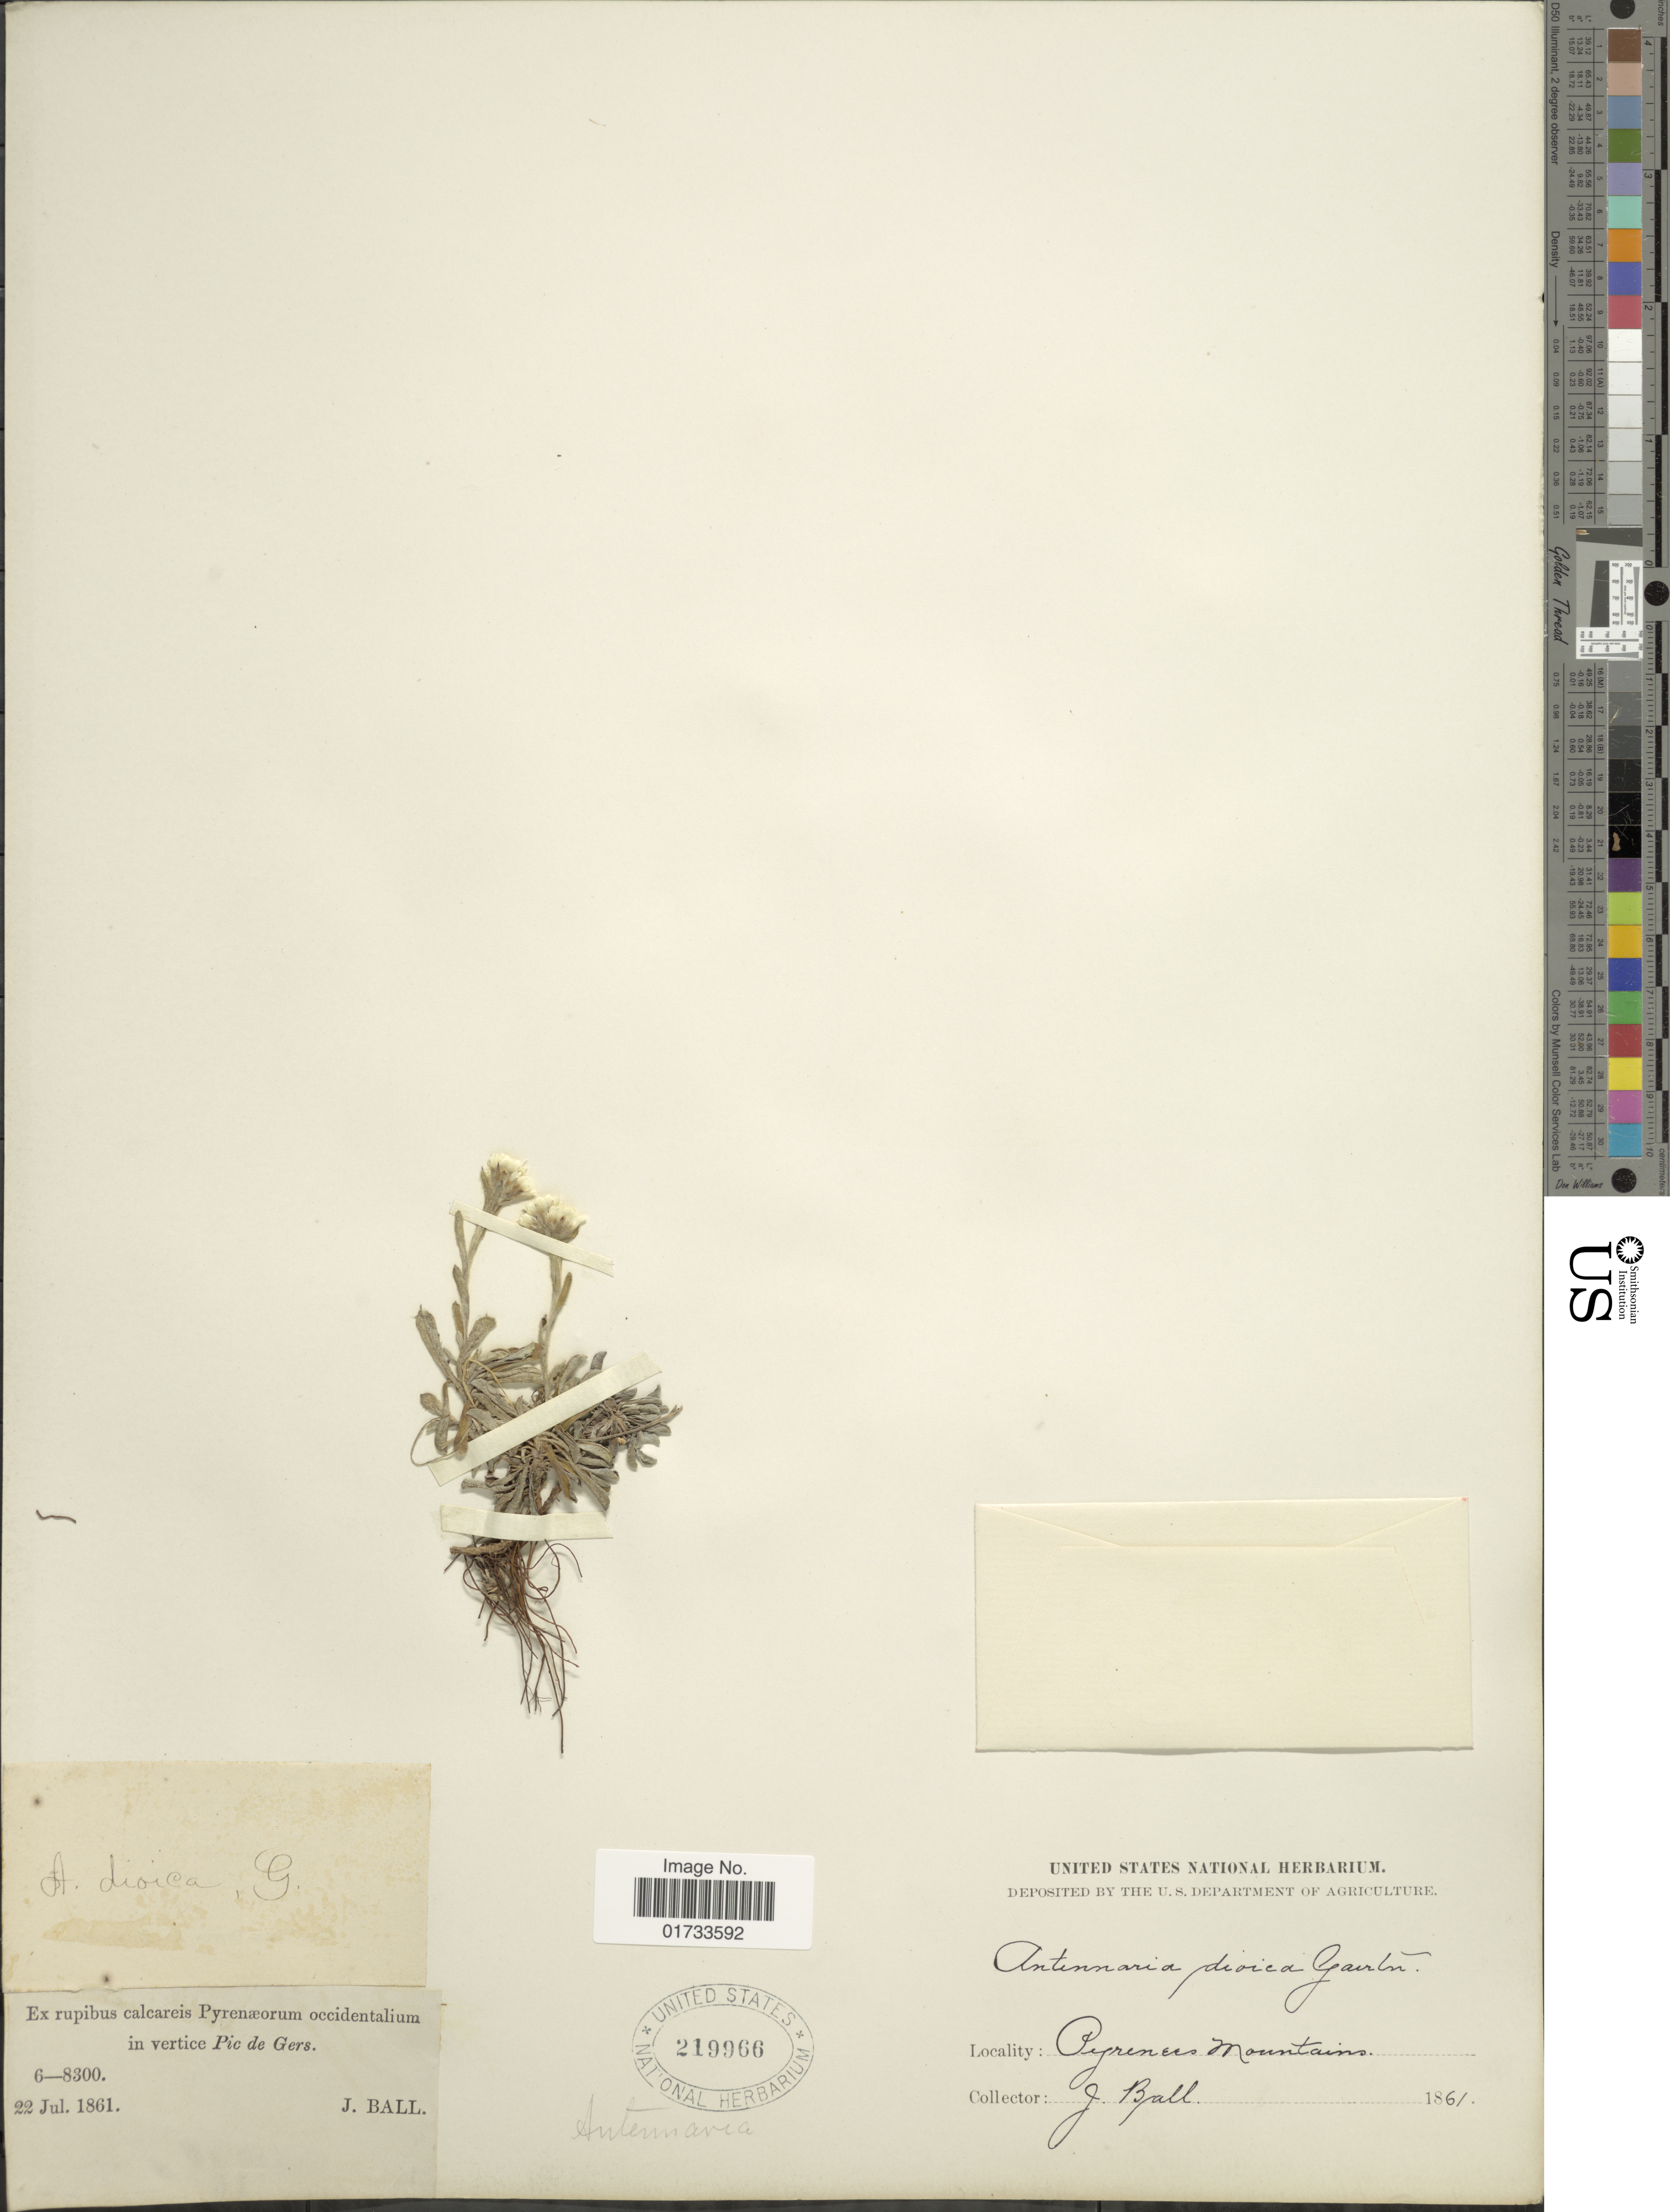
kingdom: Plantae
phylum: Tracheophyta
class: Magnoliopsida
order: Asterales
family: Asteraceae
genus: Antennaria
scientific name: Antennaria dioica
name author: (L.) Gaertn.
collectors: J. Ball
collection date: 1861-07-22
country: France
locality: Pyrenes Mountains, in vertice Pic de Gers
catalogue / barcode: US 219966